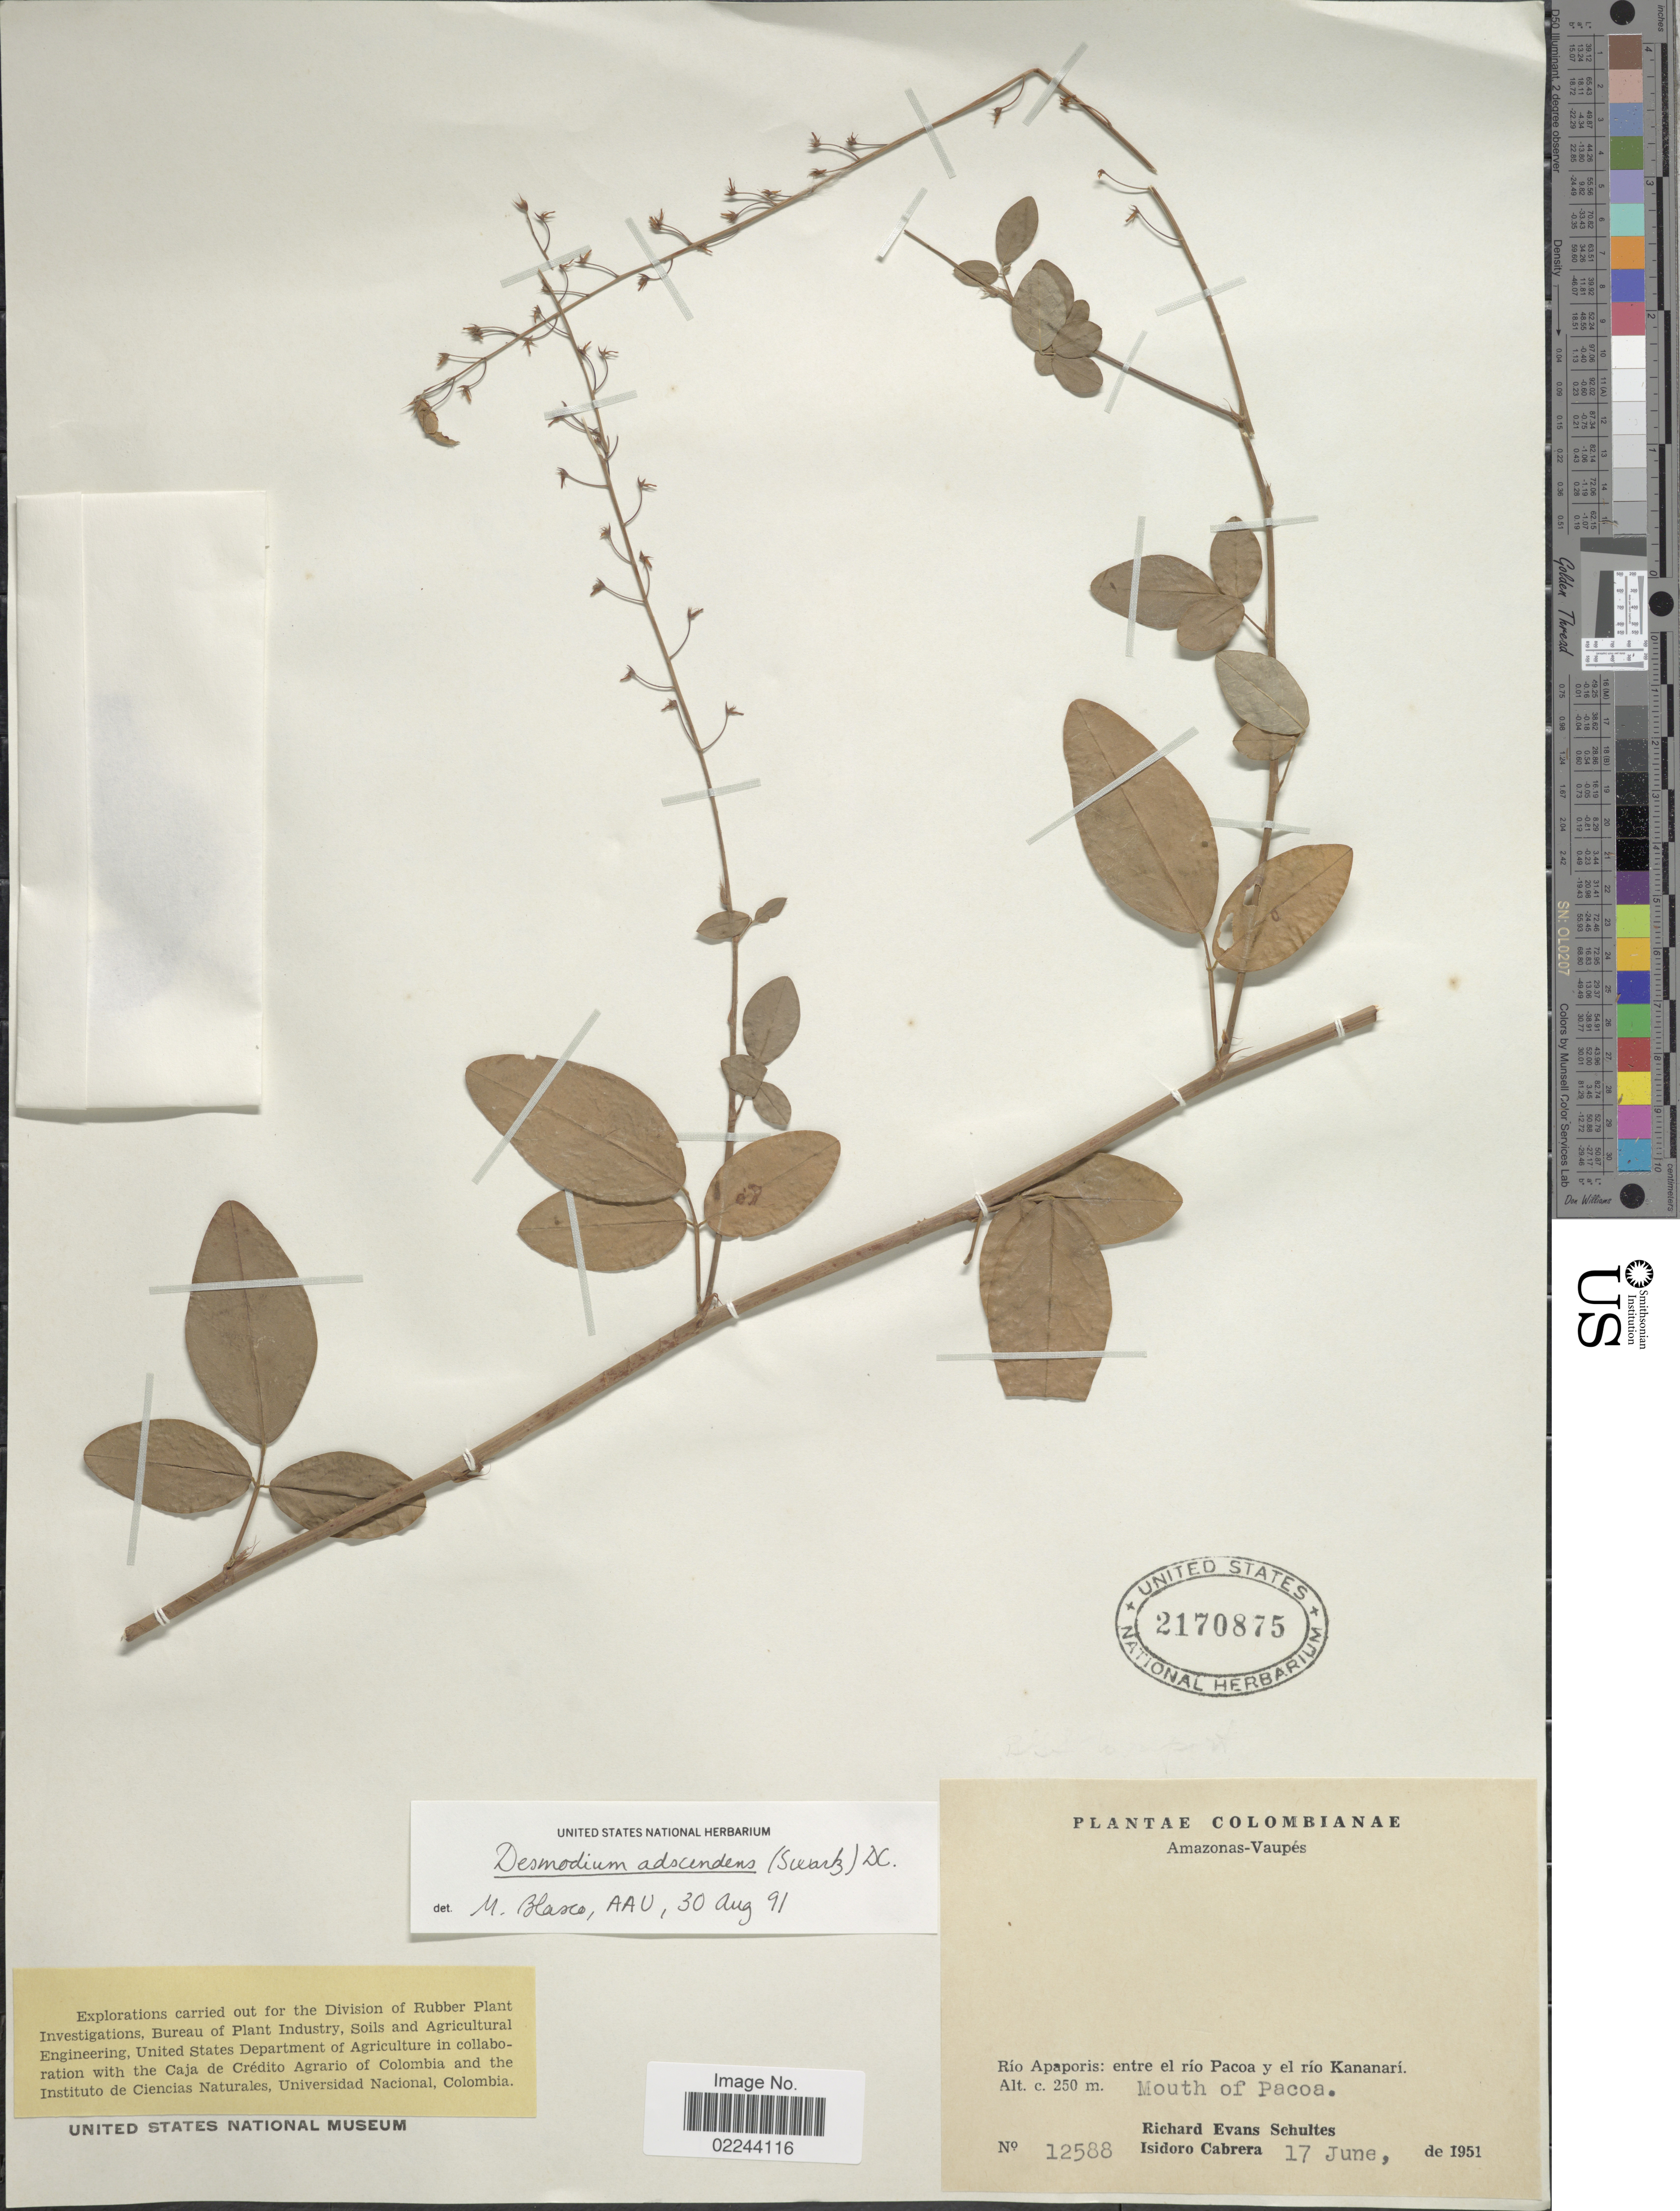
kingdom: Plantae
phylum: Tracheophyta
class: Magnoliopsida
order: Fabales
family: Fabaceae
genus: Grona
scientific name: Grona adscendens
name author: (Sw.) H. Ohashi & K. Ohashi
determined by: Strong, Mark T., (BOT), Smithsonian Institution - National Museum of Natural History (UNITED STATES)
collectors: R. E. Schultes & I. Cabrera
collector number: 12588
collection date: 1951-06-17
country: Colombia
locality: Amazonas-Vaupés, Río Apaporis: entre el río Pacoa y el río Kananarí, Mouth of Pacoa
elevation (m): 250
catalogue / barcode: US 2170875